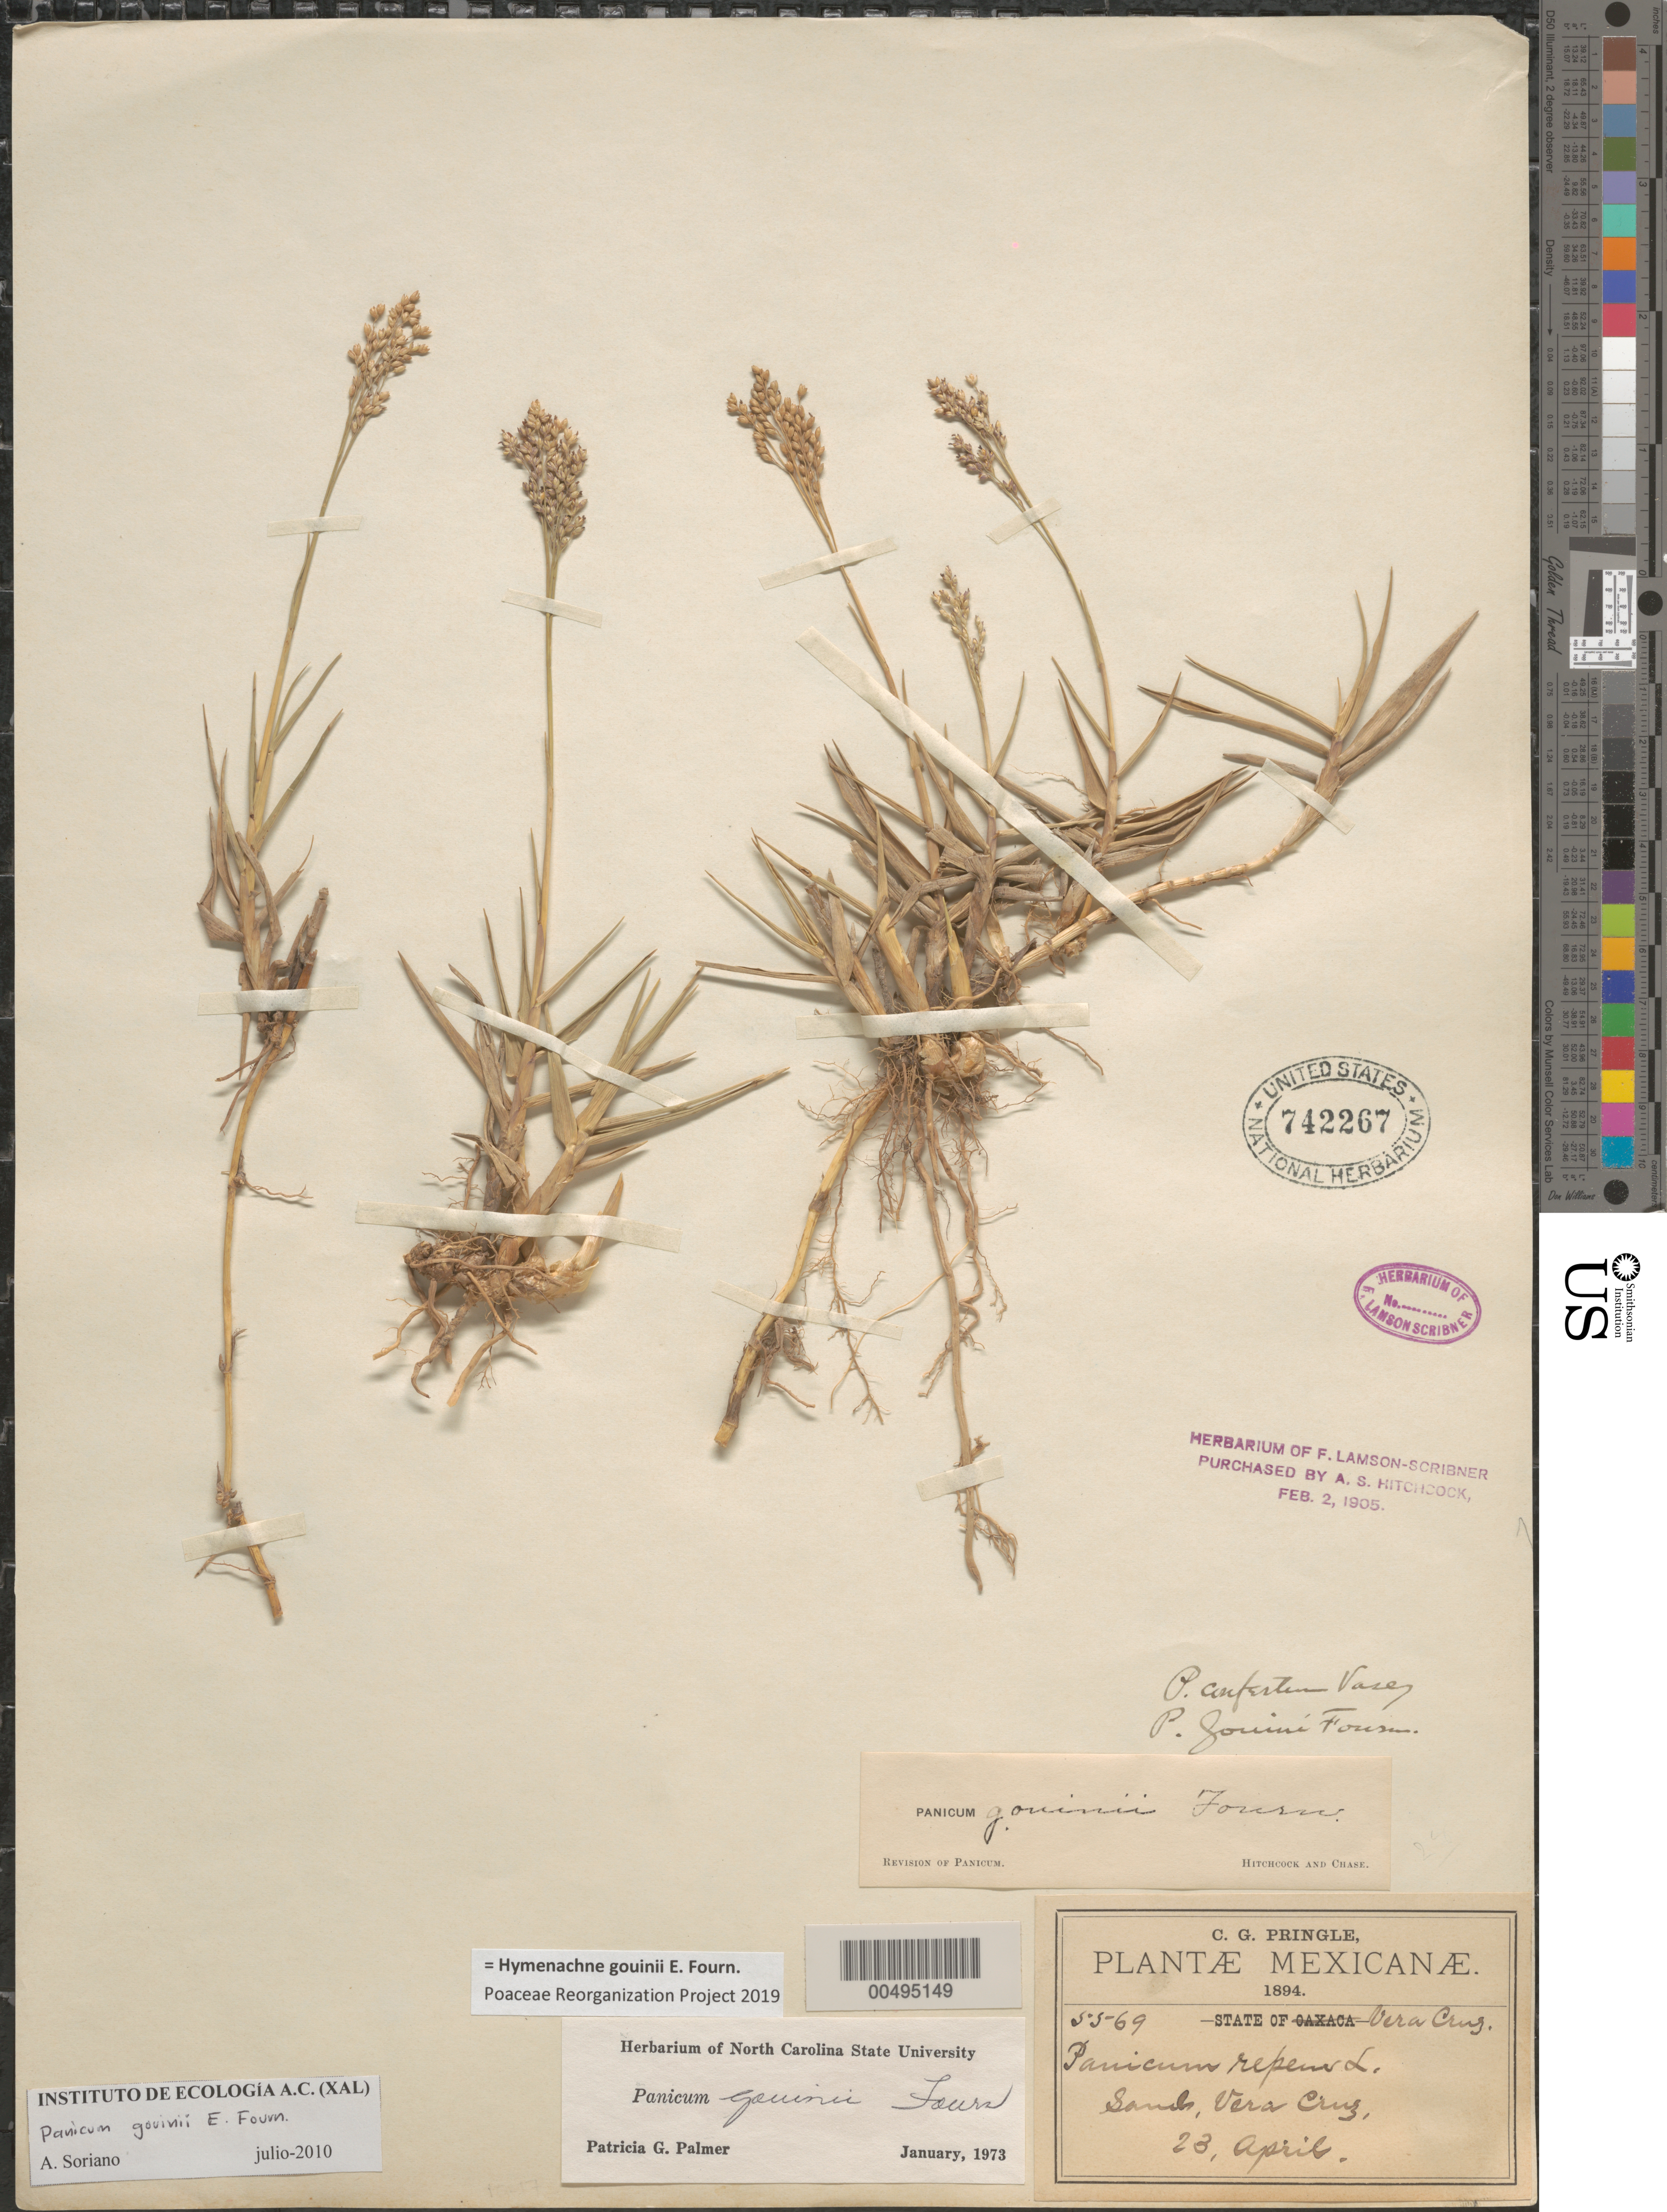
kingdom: Plantae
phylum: Tracheophyta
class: Liliopsida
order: Poales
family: Poaceae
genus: Panicum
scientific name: Panicum gouinii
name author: E. Fourn.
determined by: Palmer, P. G.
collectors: C. G. Pringle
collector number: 5569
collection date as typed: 23 Apr 1894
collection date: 1894-04-23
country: Mexico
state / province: Veracruz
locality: Veracruz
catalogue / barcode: US 742267